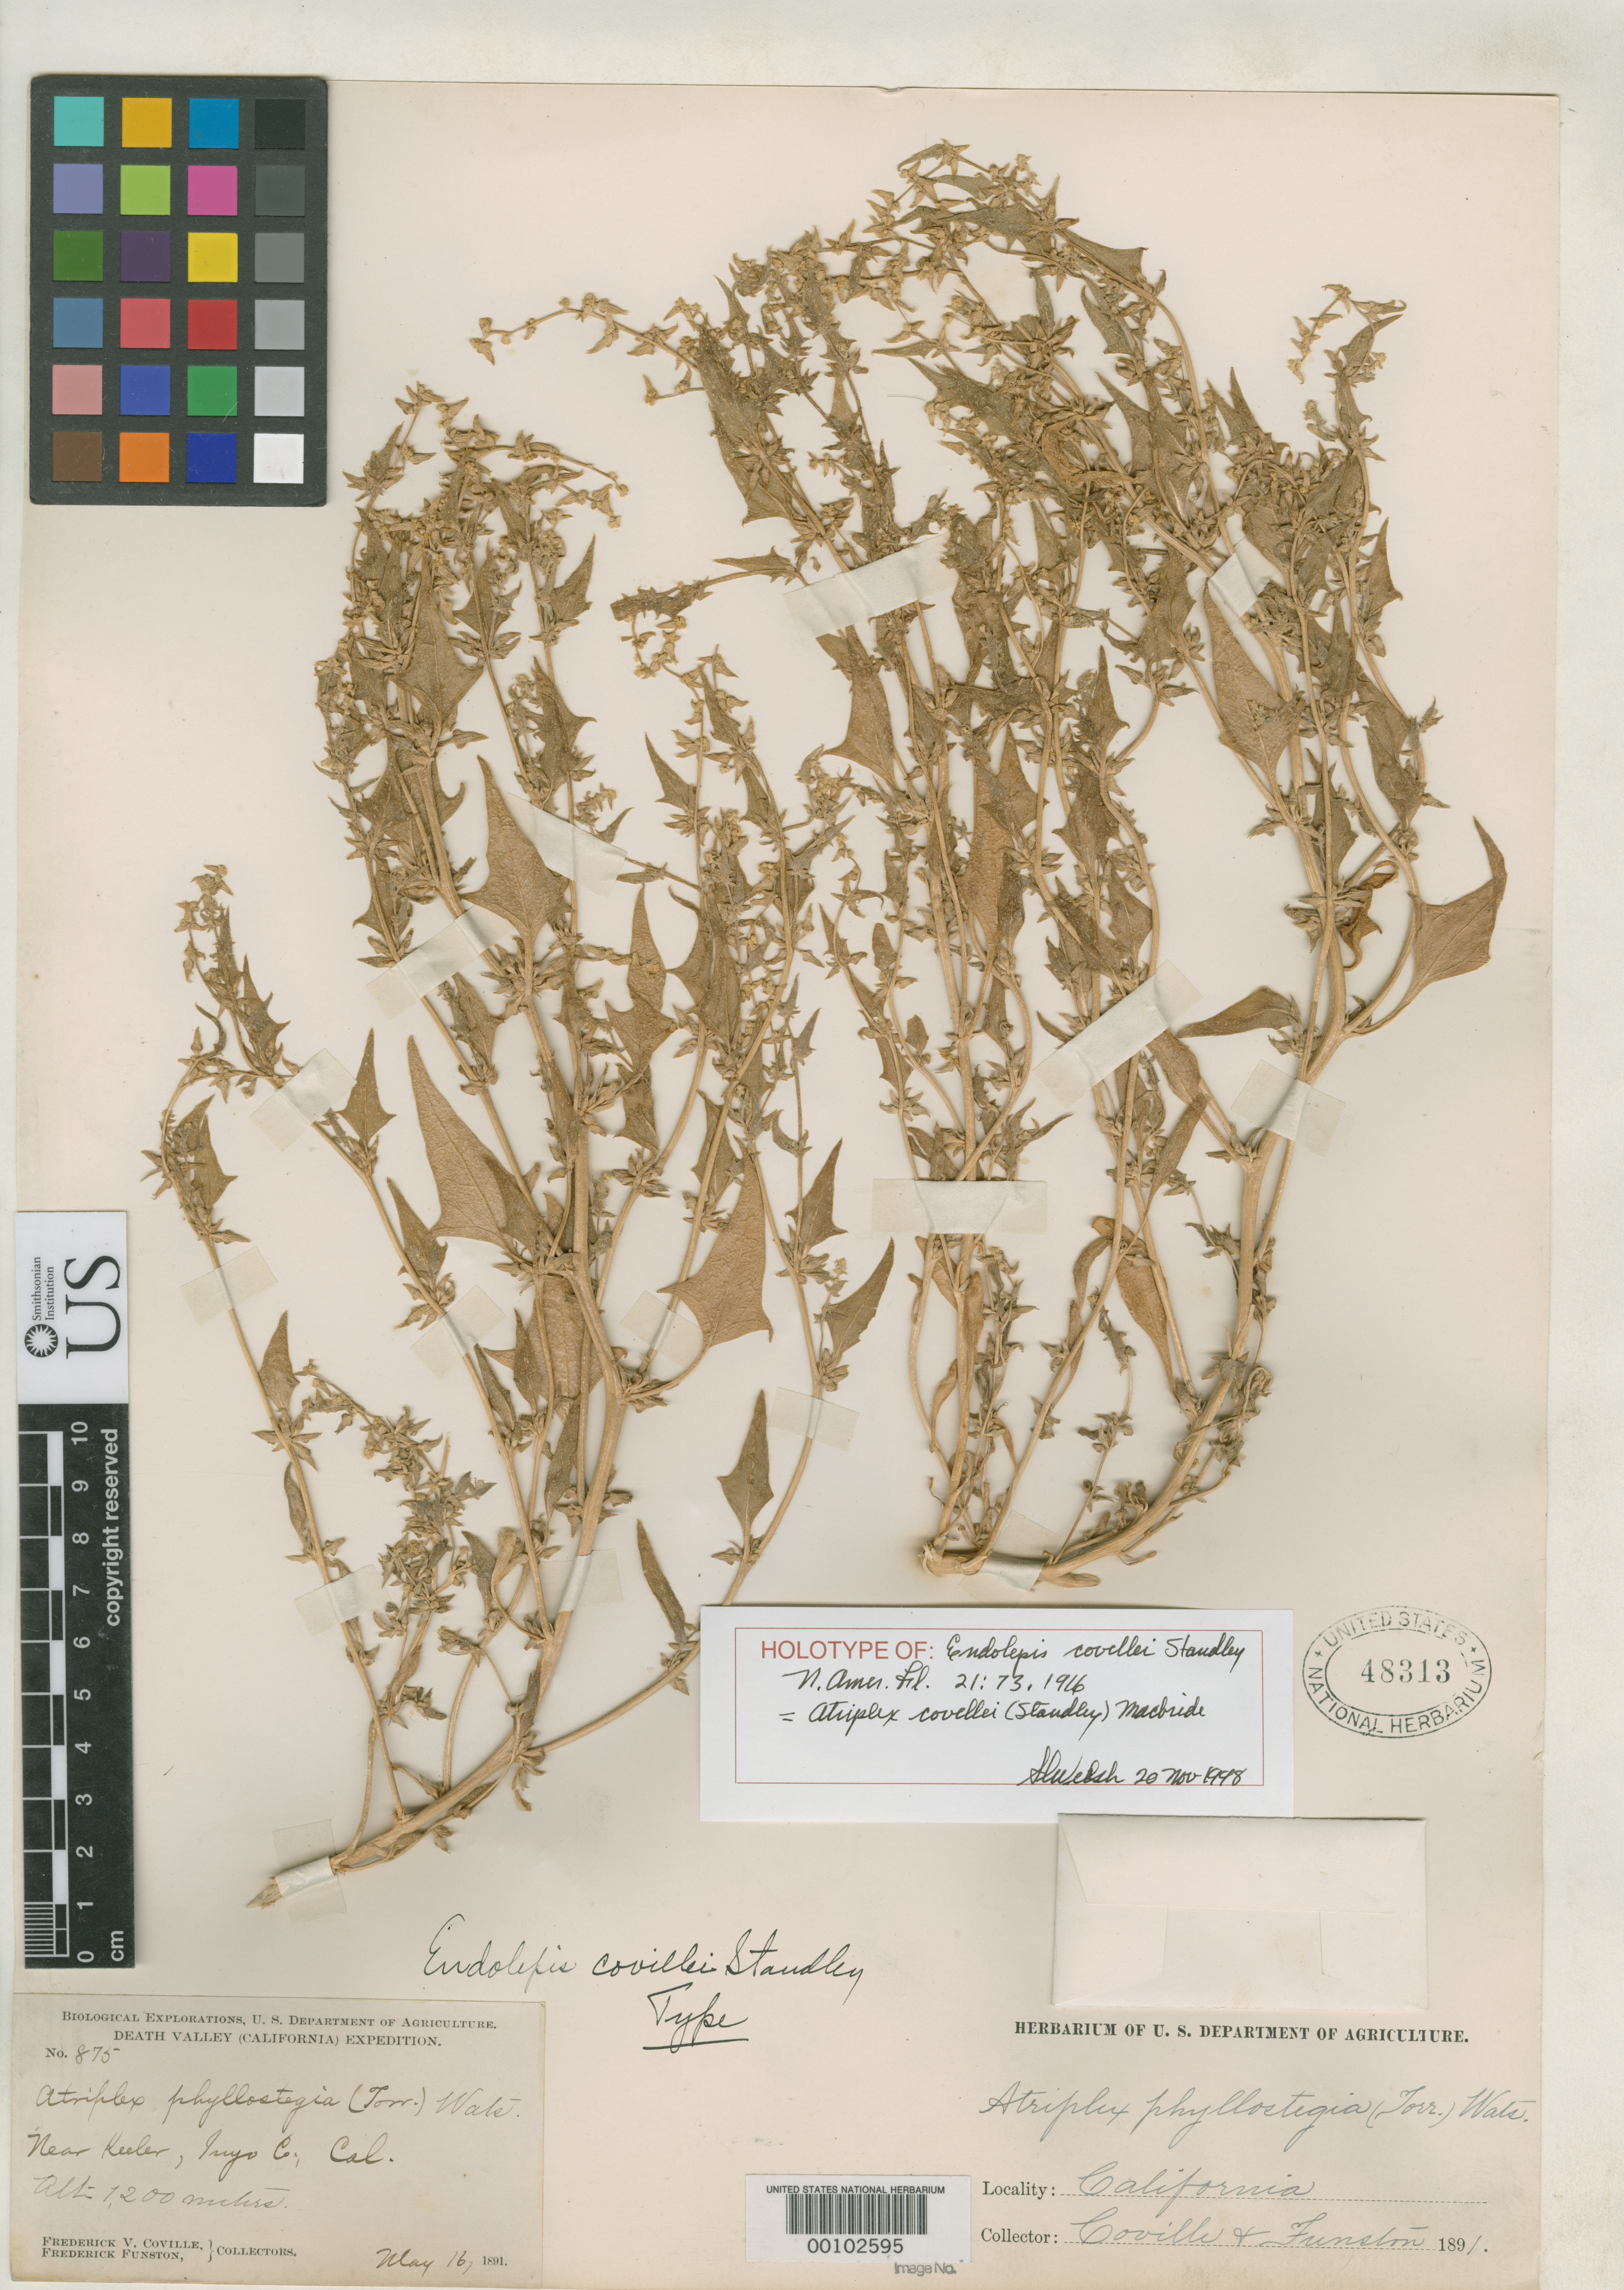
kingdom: Plantae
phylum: Tracheophyta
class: Magnoliopsida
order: Caryophyllales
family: Amaranthaceae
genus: Endolepis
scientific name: Endolepis covillei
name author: Standl.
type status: Holotype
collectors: F. V. Coville & F. Funston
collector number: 875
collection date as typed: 16 May 1891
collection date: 1891-05-16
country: United States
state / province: California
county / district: Inyo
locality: Near Keeler.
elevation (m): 1200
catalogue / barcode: US 48313